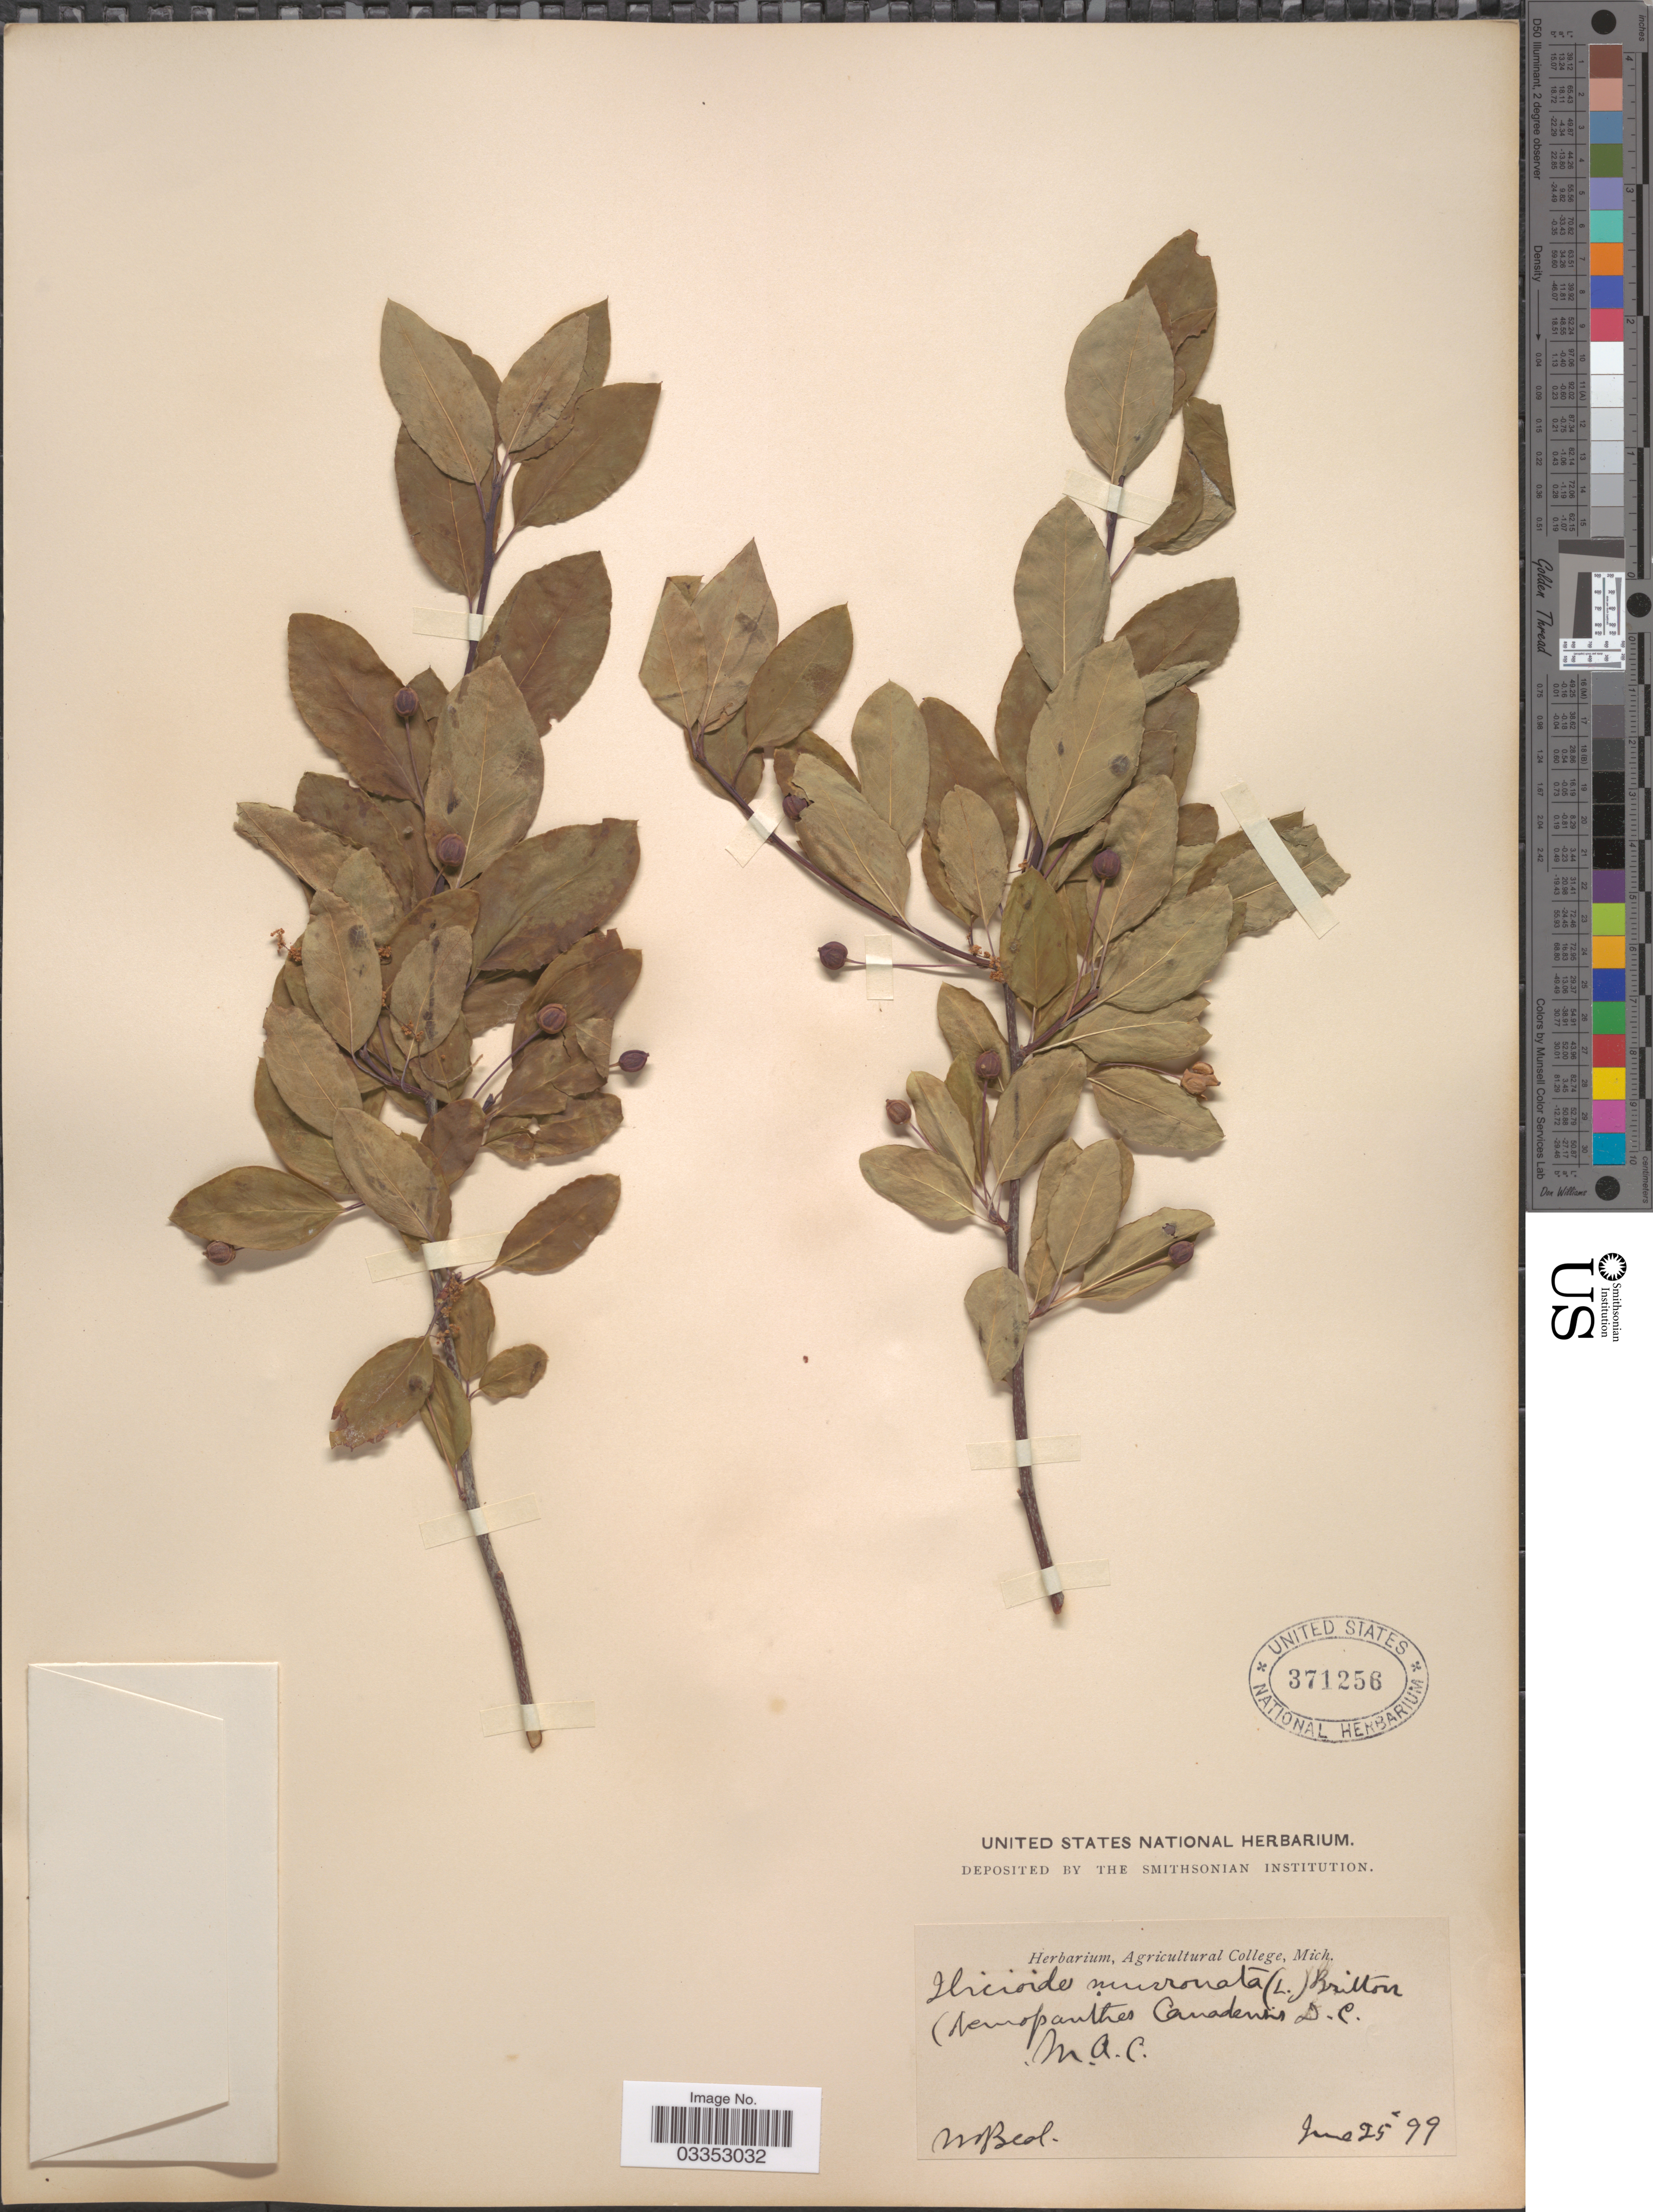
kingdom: Plantae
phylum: Tracheophyta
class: Magnoliopsida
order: Aquifoliales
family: Aquifoliaceae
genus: Nemopanthus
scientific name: Nemopanthus mucronatus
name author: (L.) Trel.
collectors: W. J. Beal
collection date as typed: Transcribed d/m/y: 25/6/99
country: United States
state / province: Michigan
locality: M.A.C.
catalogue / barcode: US 371256